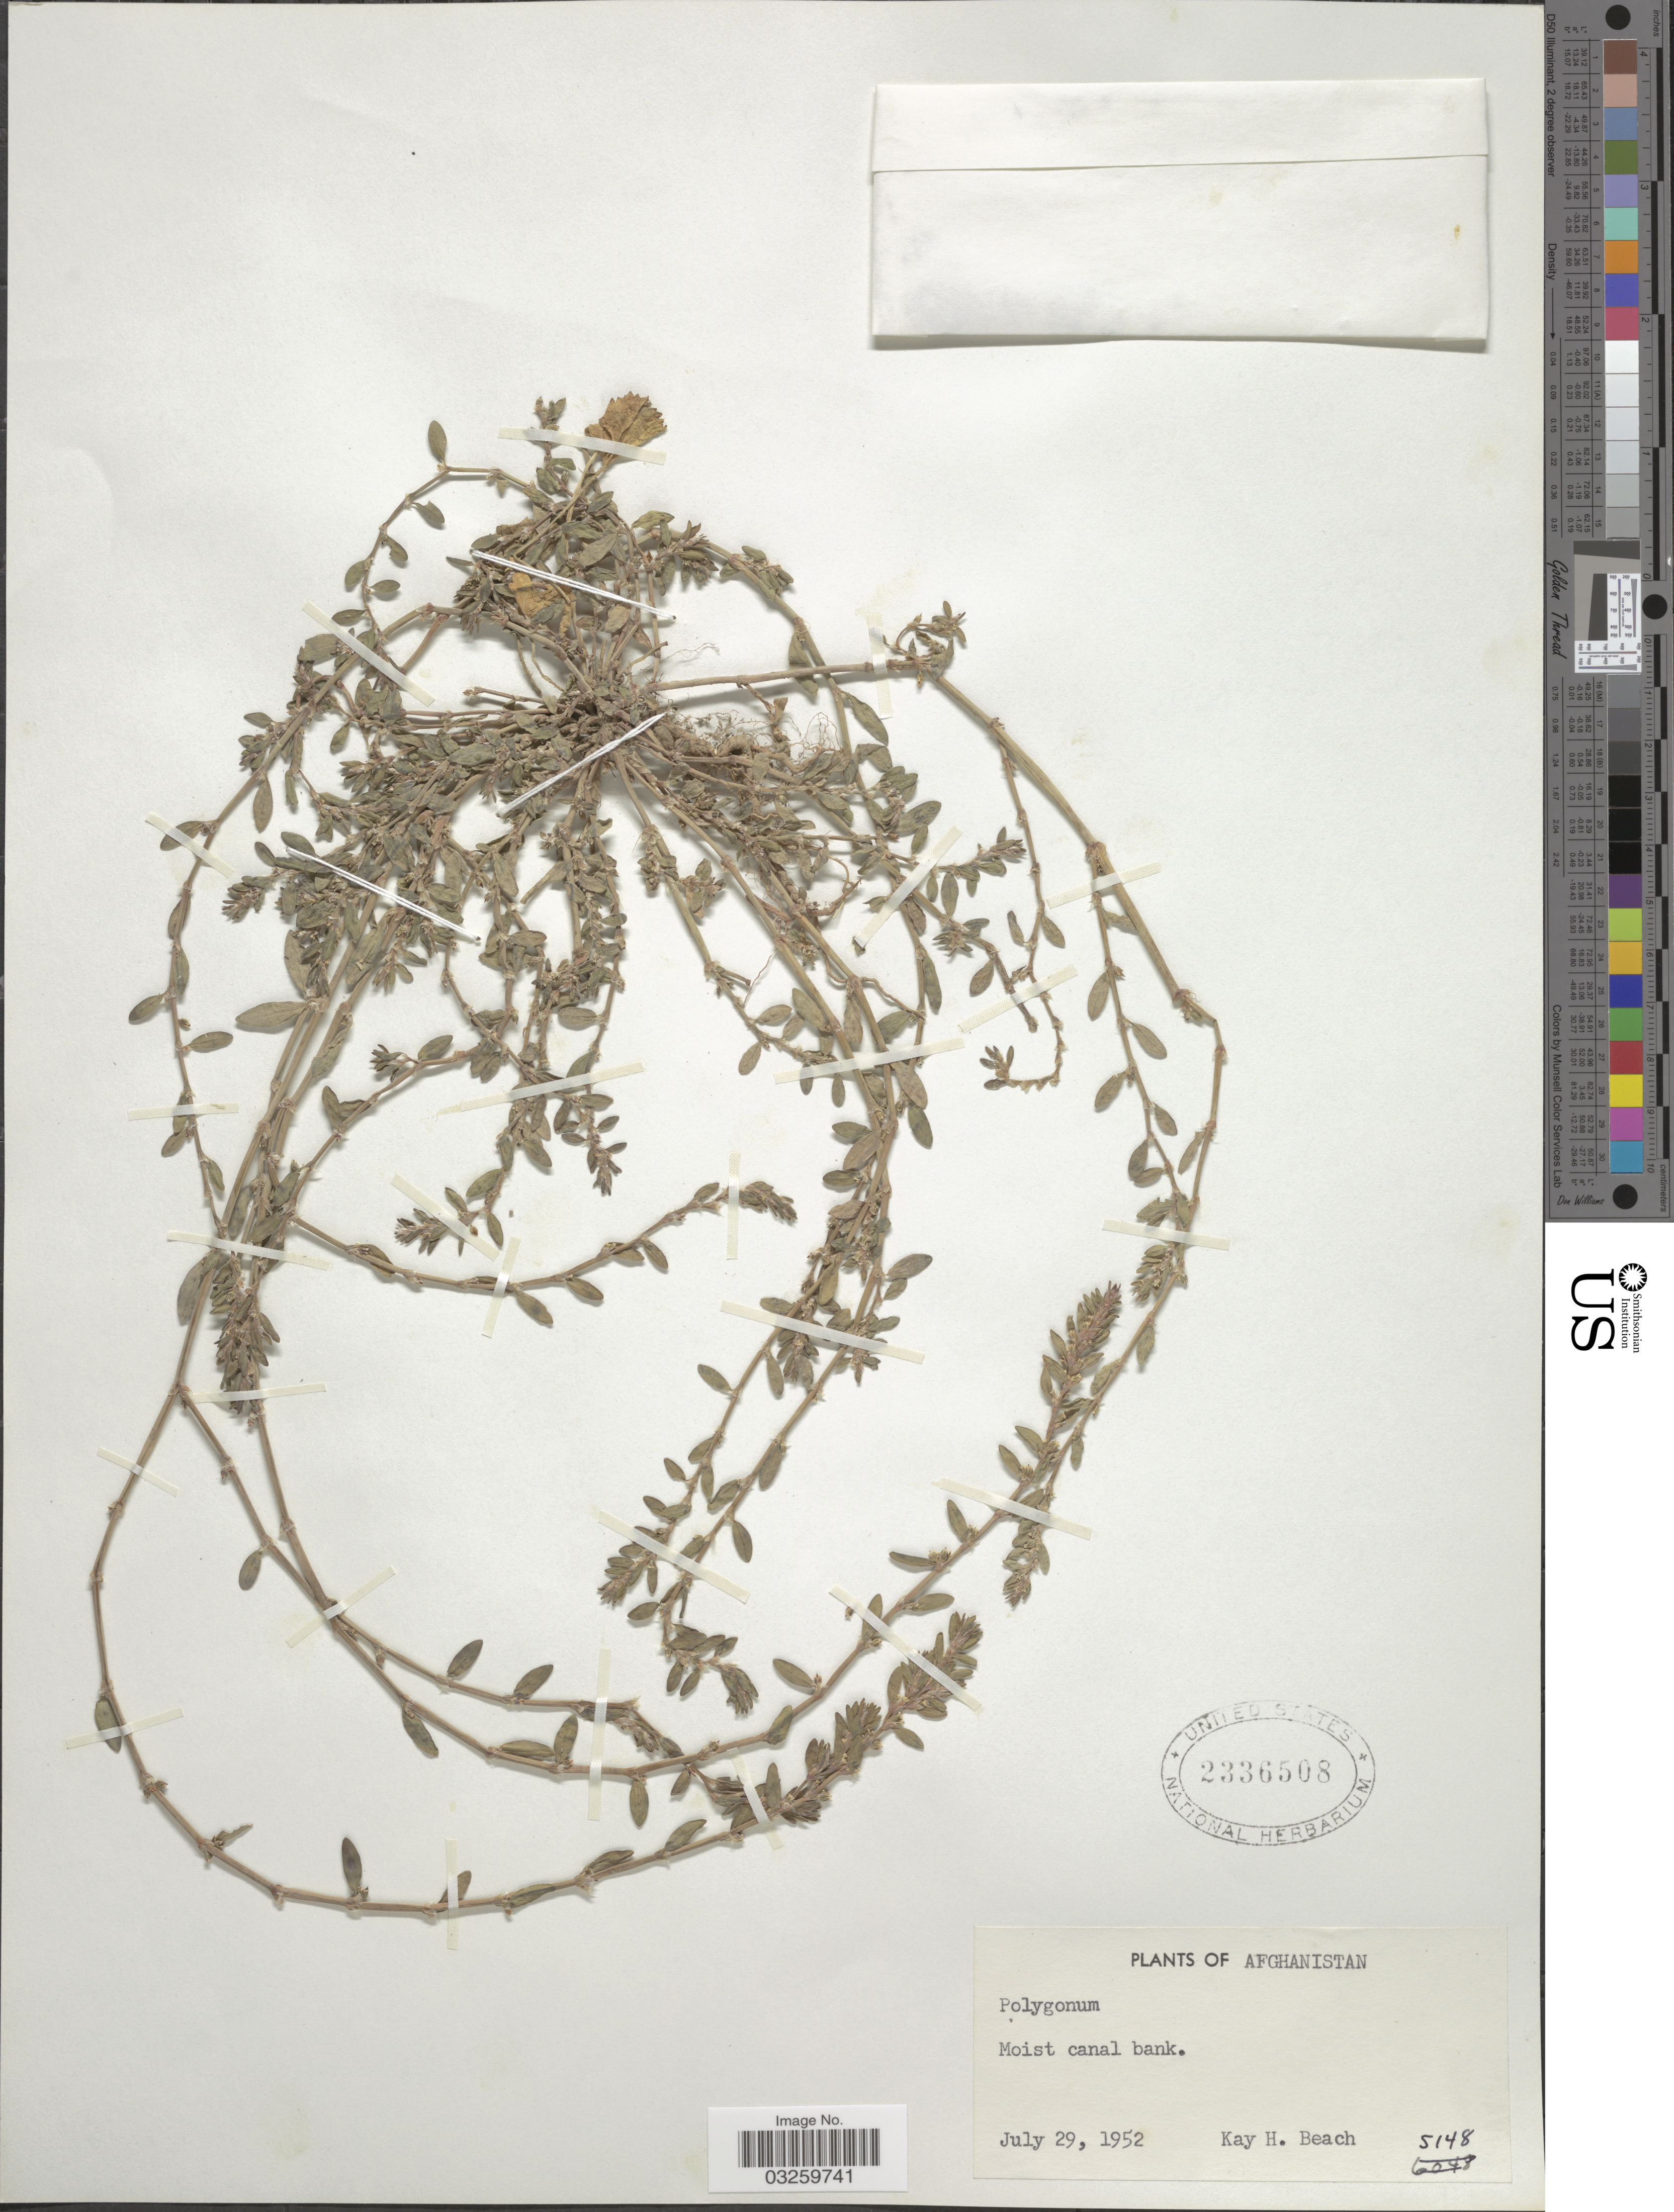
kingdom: Plantae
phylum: Tracheophyta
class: Magnoliopsida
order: Caryophyllales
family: Polygonaceae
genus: Polygonum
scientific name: Polygonum sp.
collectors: K. H. Beach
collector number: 5148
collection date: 1952-07-29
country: Afghanistan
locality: Moist canal bank.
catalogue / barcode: US 2336508